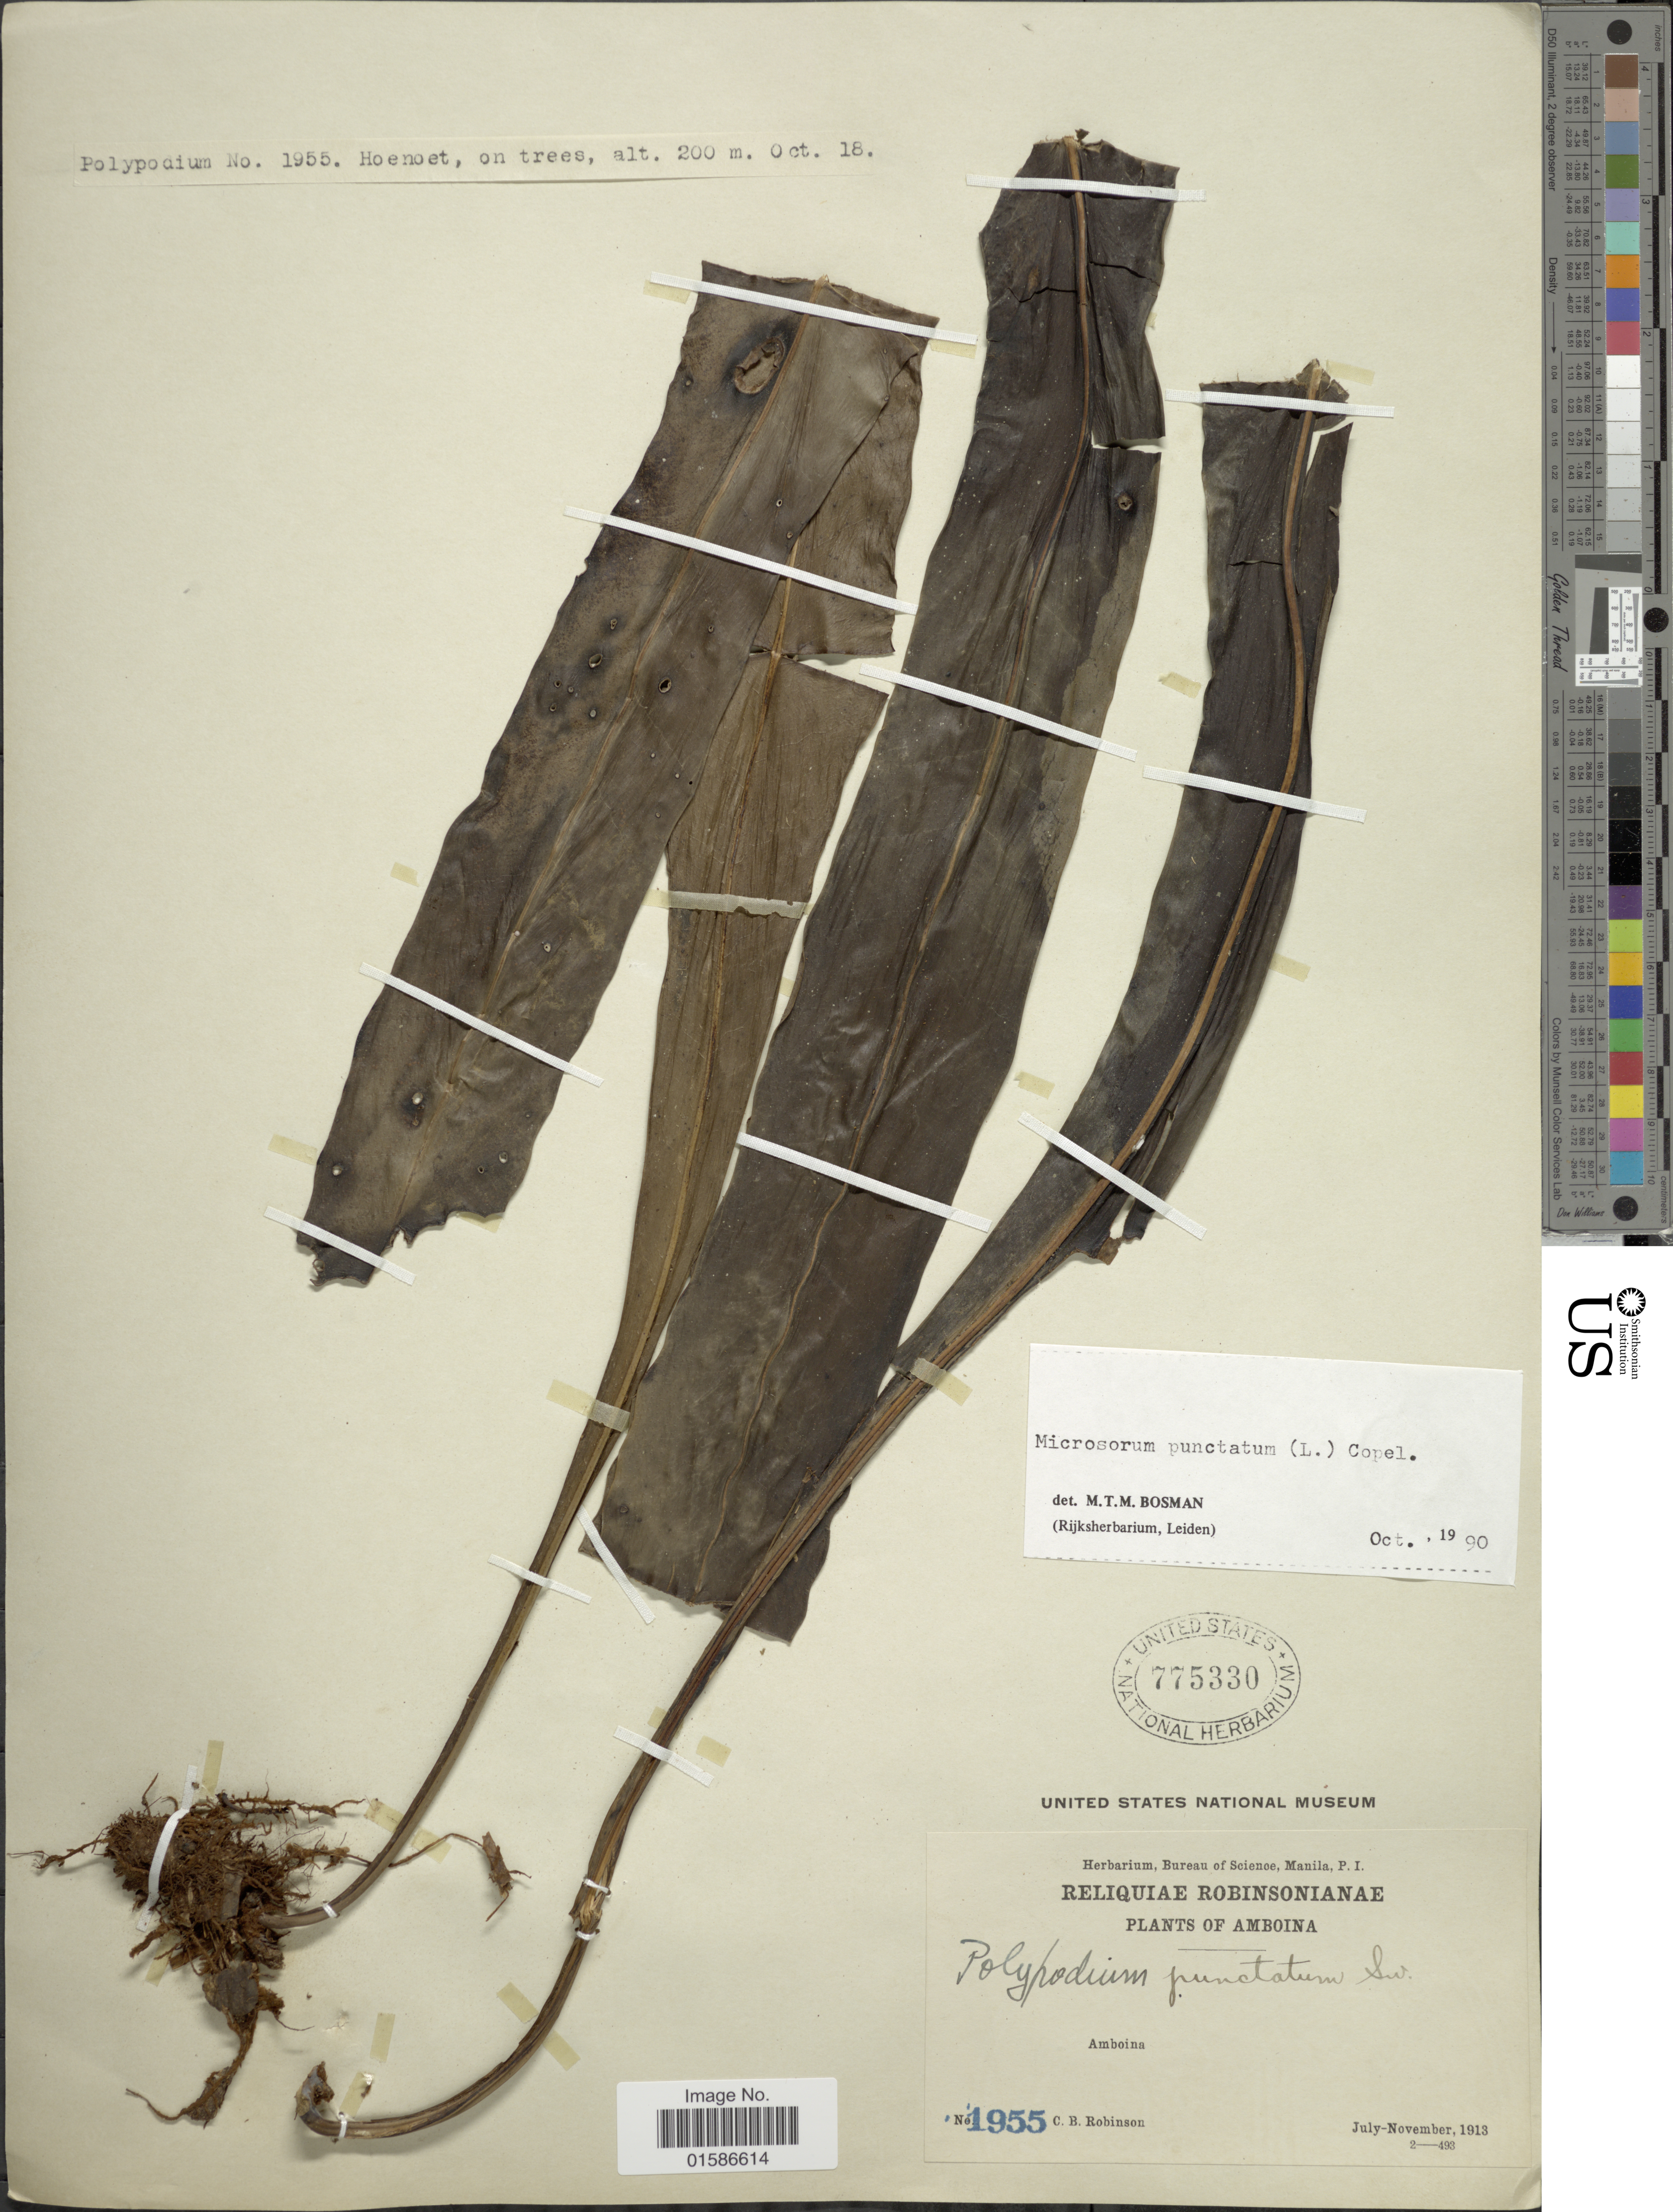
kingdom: Plantae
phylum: Tracheophyta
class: Polypodiopsida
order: Polypodiales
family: Polypodiaceae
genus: Microsorum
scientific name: Microsorum punctatum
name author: (L.) Copel.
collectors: C. Robinson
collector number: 1955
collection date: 1913-07/1913-11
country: Indonesia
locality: Amboina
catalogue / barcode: US 775330